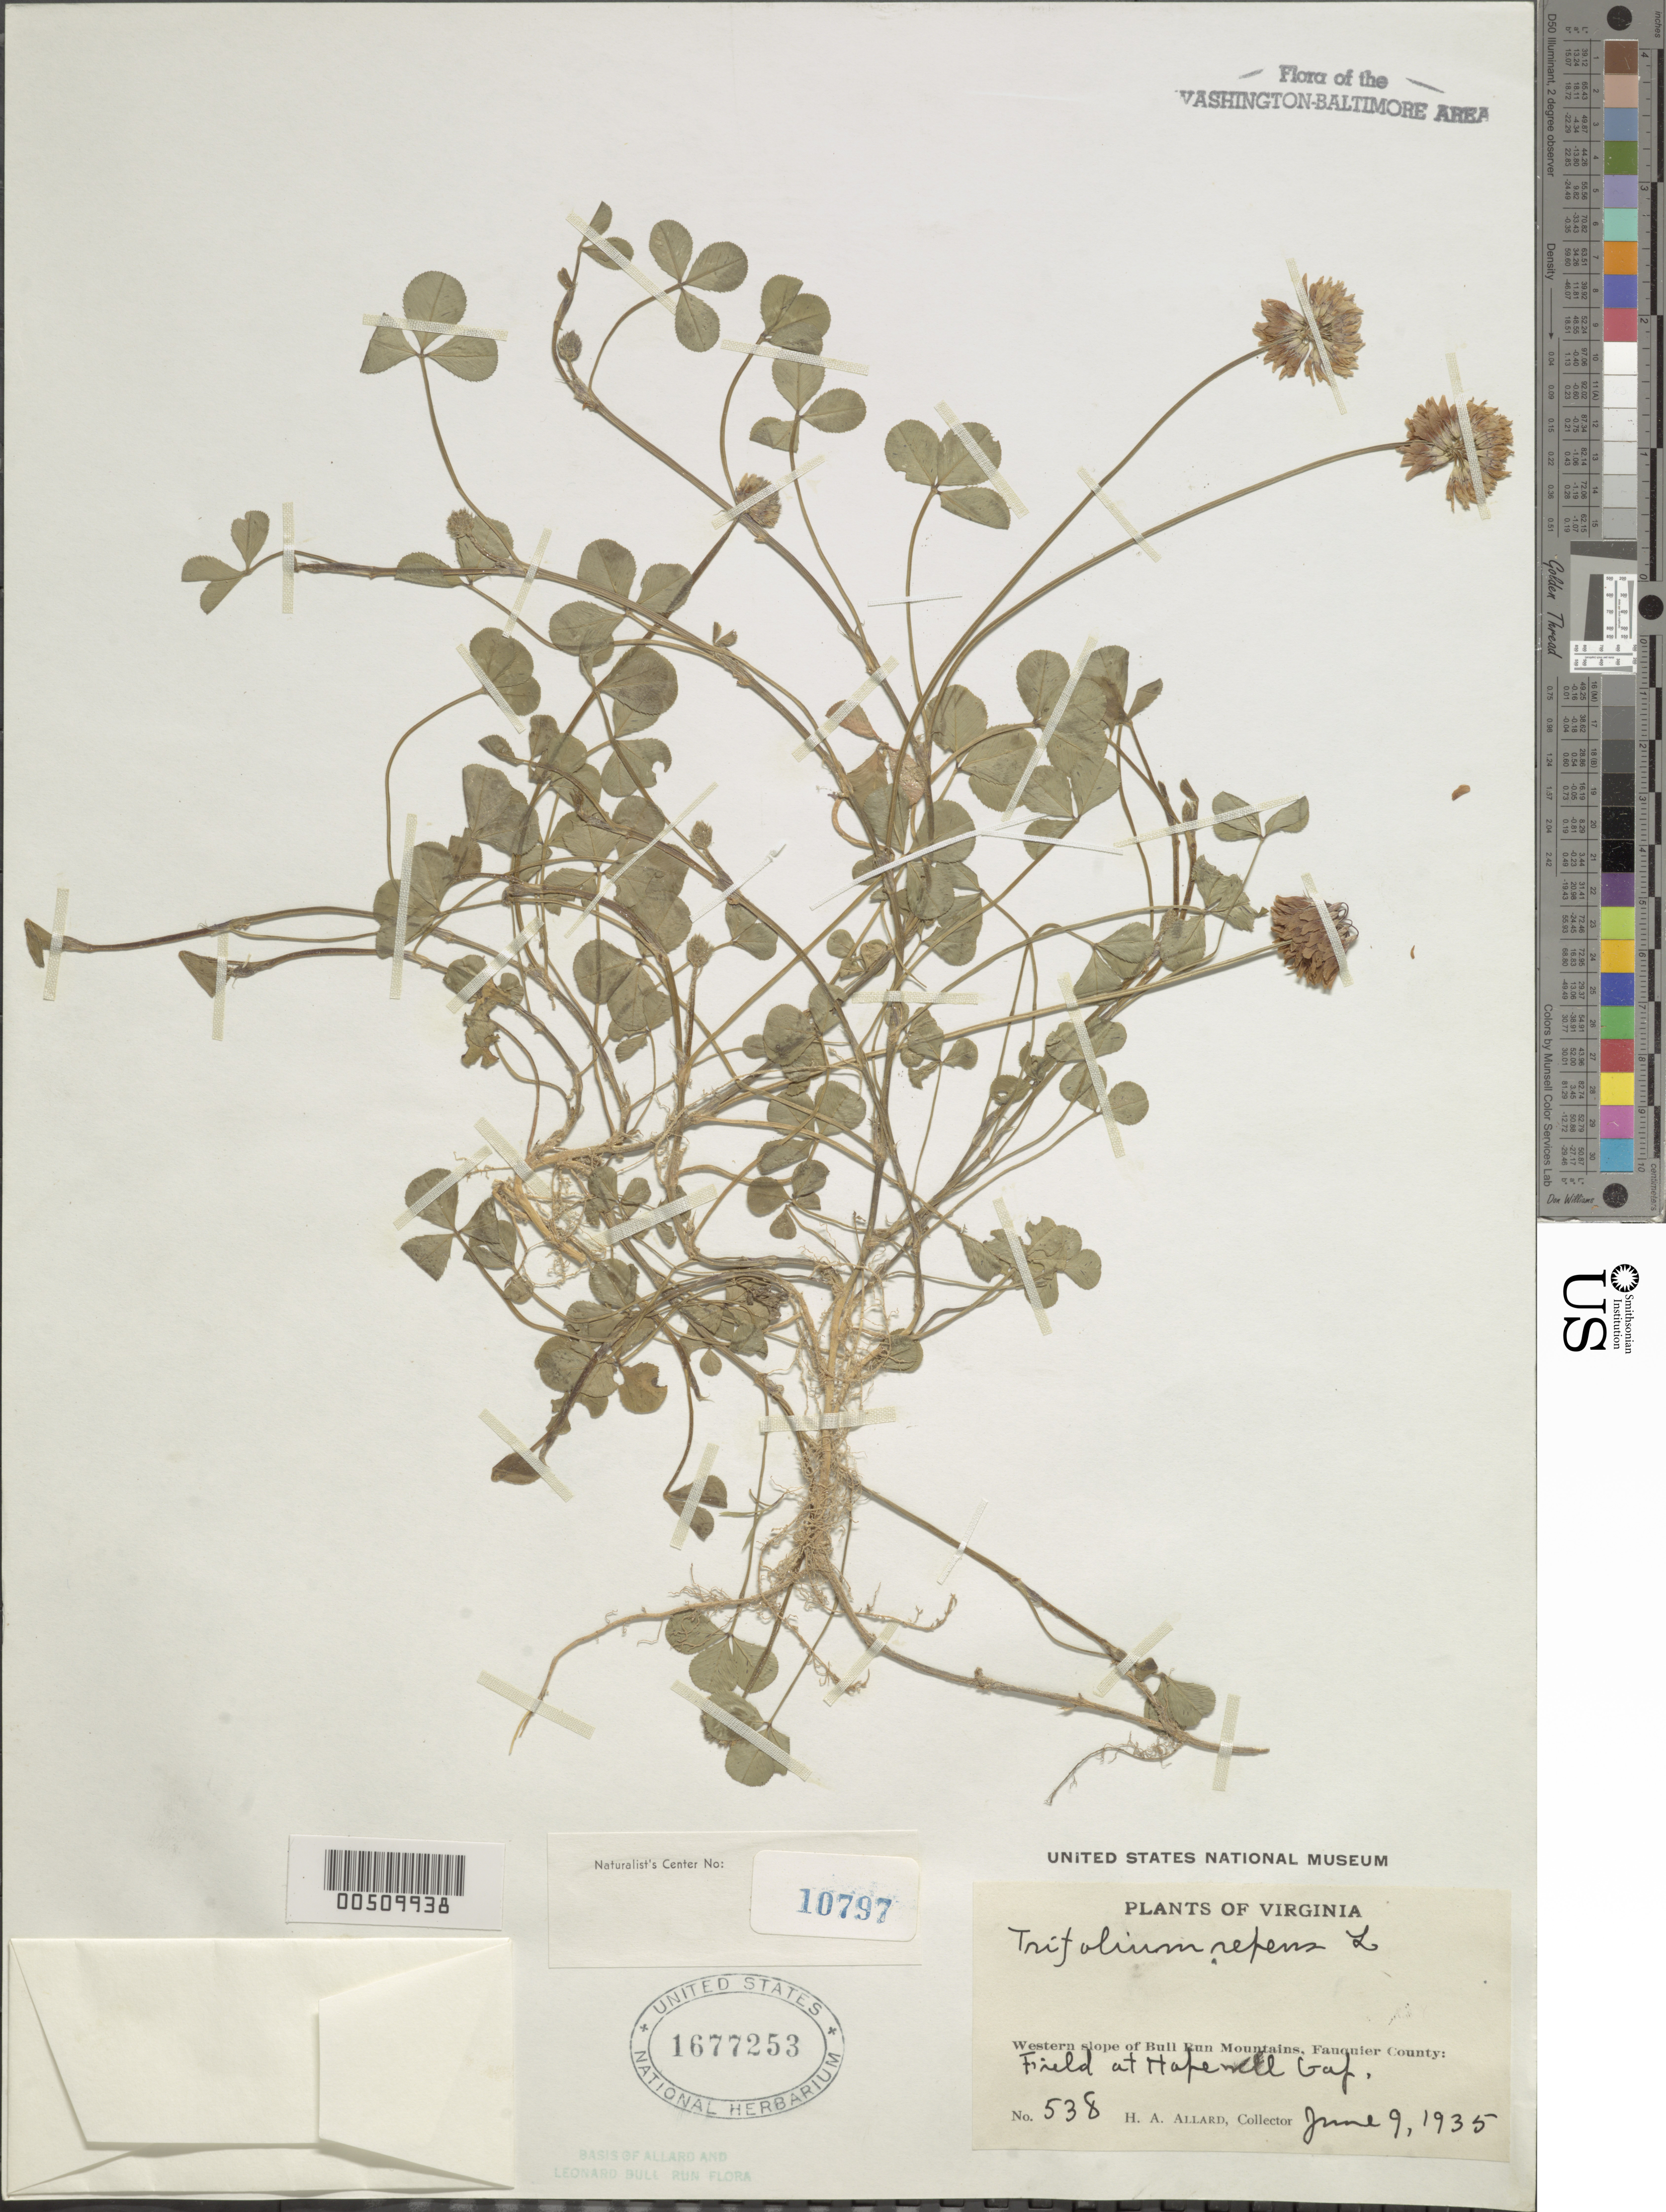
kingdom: Plantae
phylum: Tracheophyta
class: Magnoliopsida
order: Fabales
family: Fabaceae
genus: Trifolium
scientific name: Trifolium repens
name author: L.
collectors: H. A. Allard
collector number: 538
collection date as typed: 09 Jun 1935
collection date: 1935-06-09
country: United States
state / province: Virginia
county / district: Fauquier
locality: Bull Run Mts., Hopewell Gap Bull Run Mts.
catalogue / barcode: US 1677253